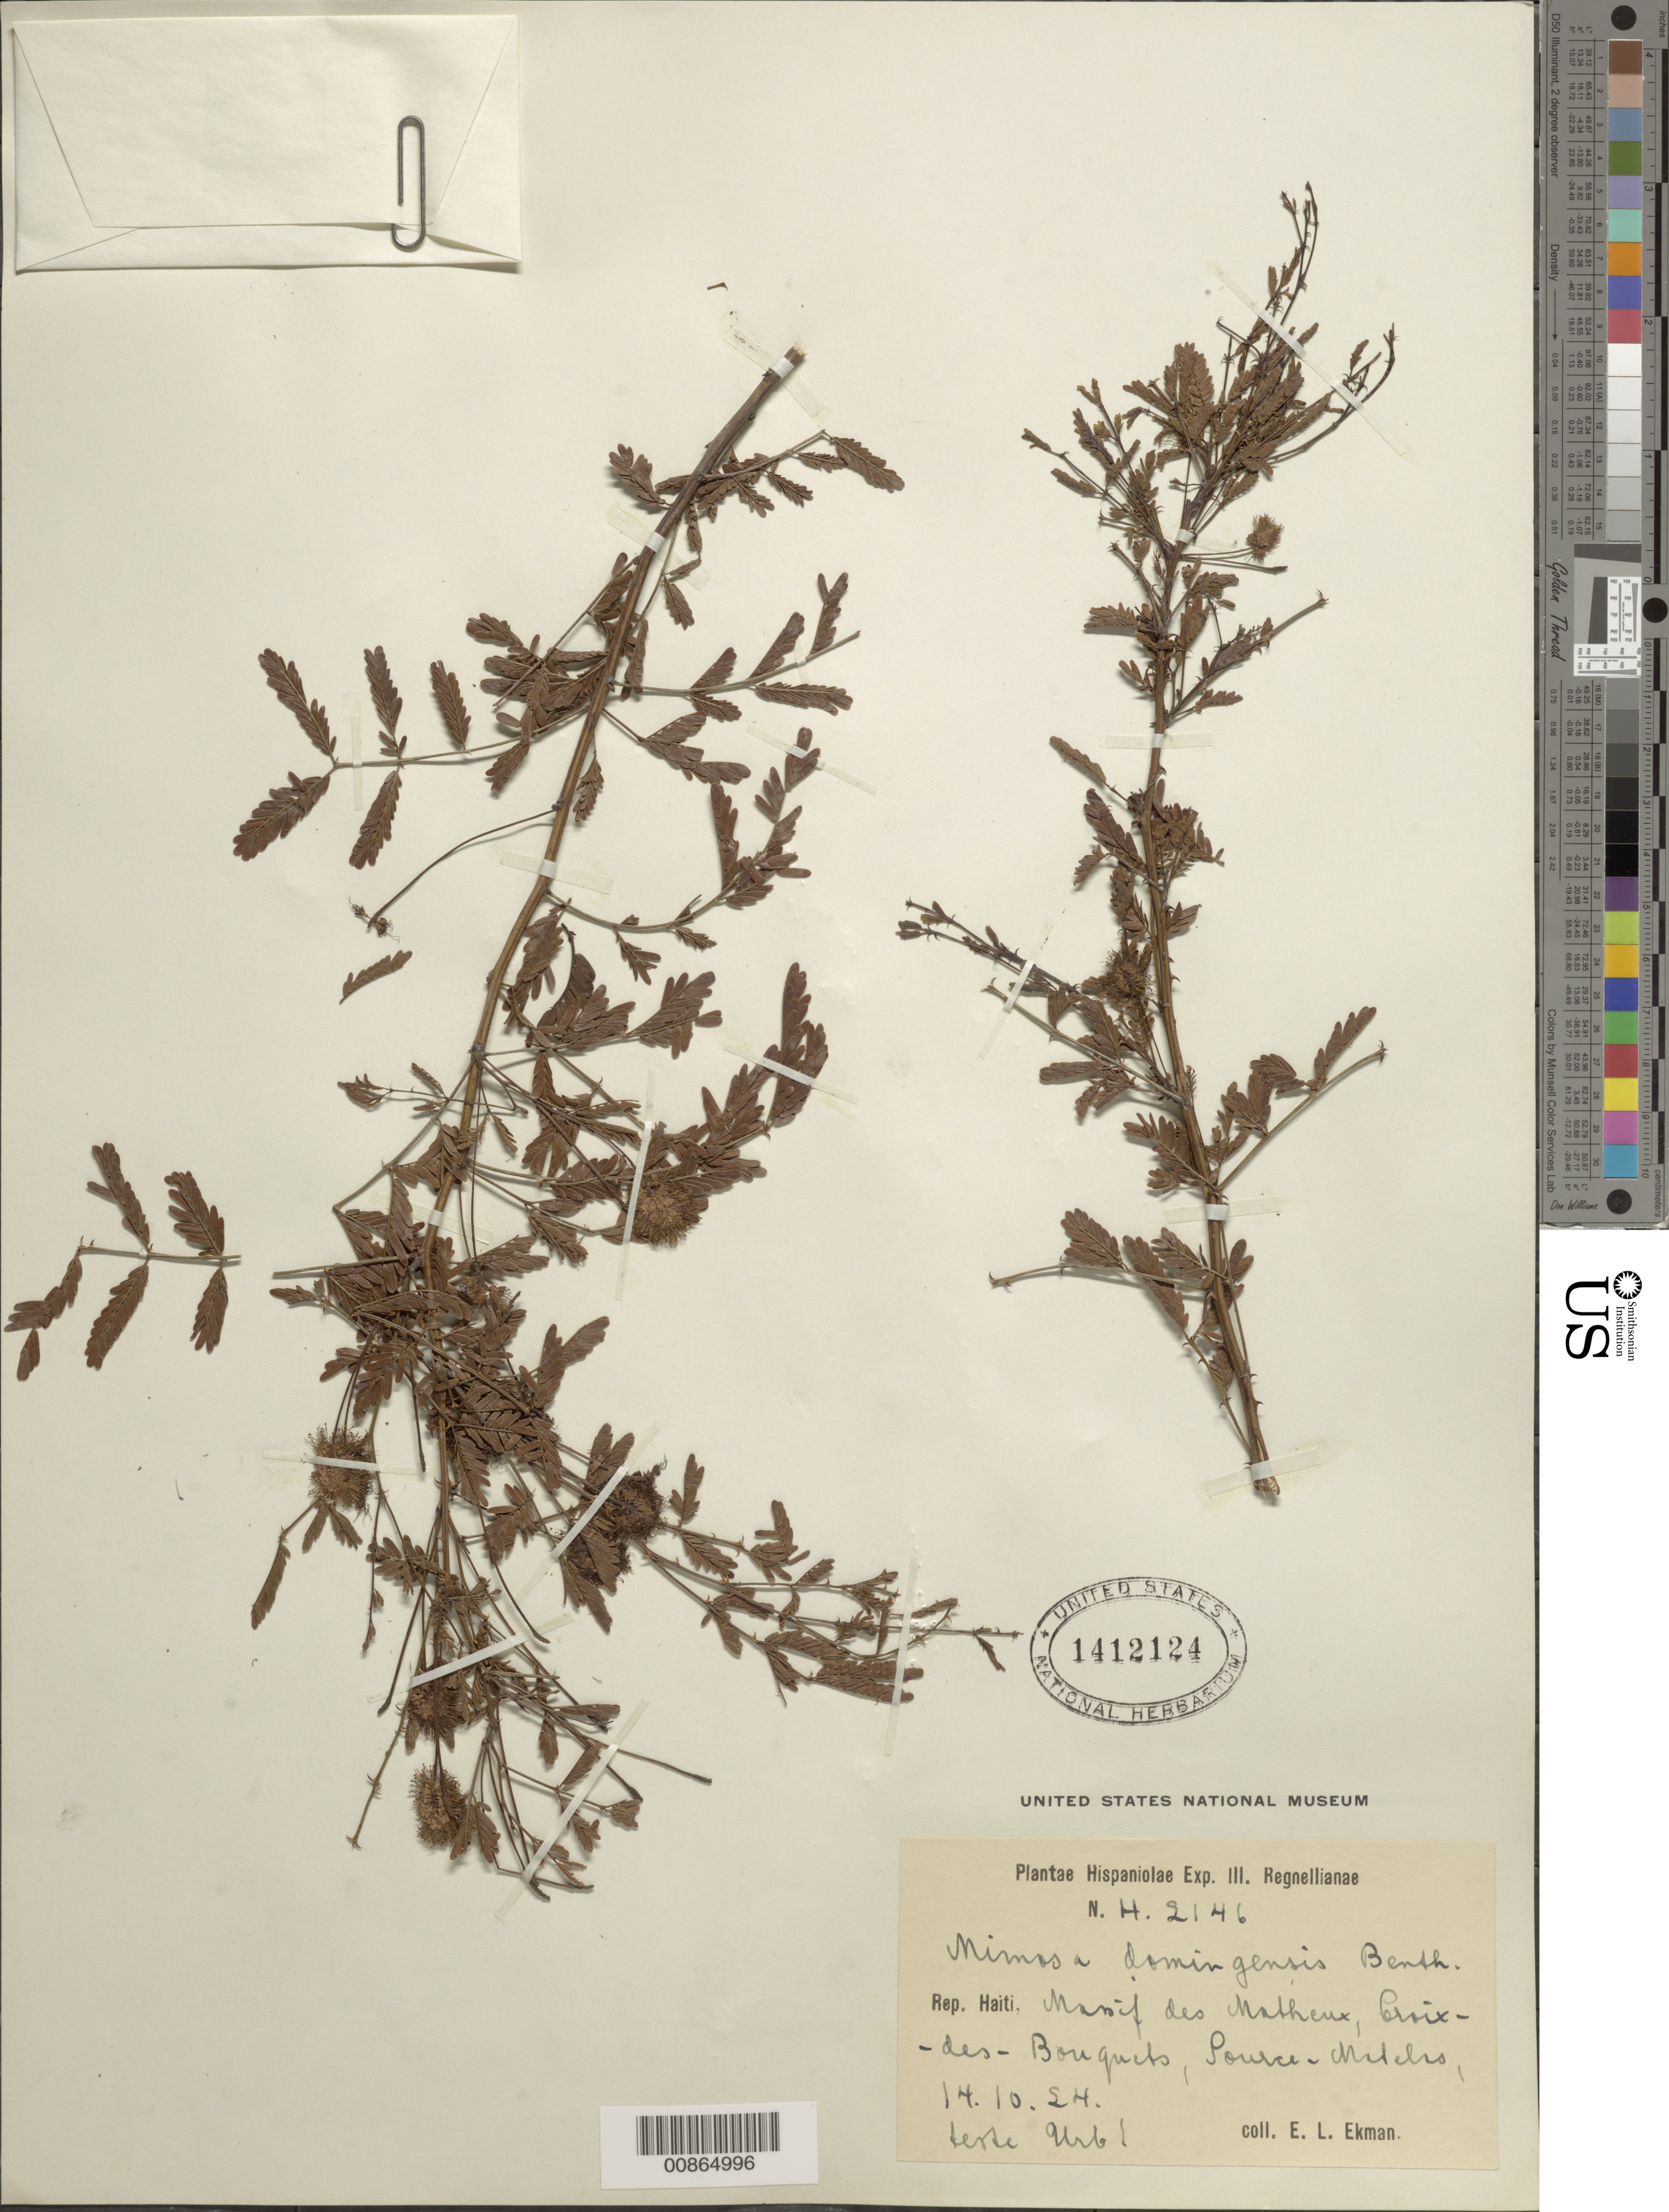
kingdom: Plantae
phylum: Tracheophyta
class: Magnoliopsida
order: Fabales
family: Fabaceae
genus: Mimosa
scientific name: Mimosa domingensis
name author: (DC.) Benth.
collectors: E. L. Ekman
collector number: H 2146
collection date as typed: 14 Oct 1924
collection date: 1924-10-14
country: Haiti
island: Hispaniola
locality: Massif des Matheux, Croix des Bouquets, Source-Matelas.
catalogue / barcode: US 1412124